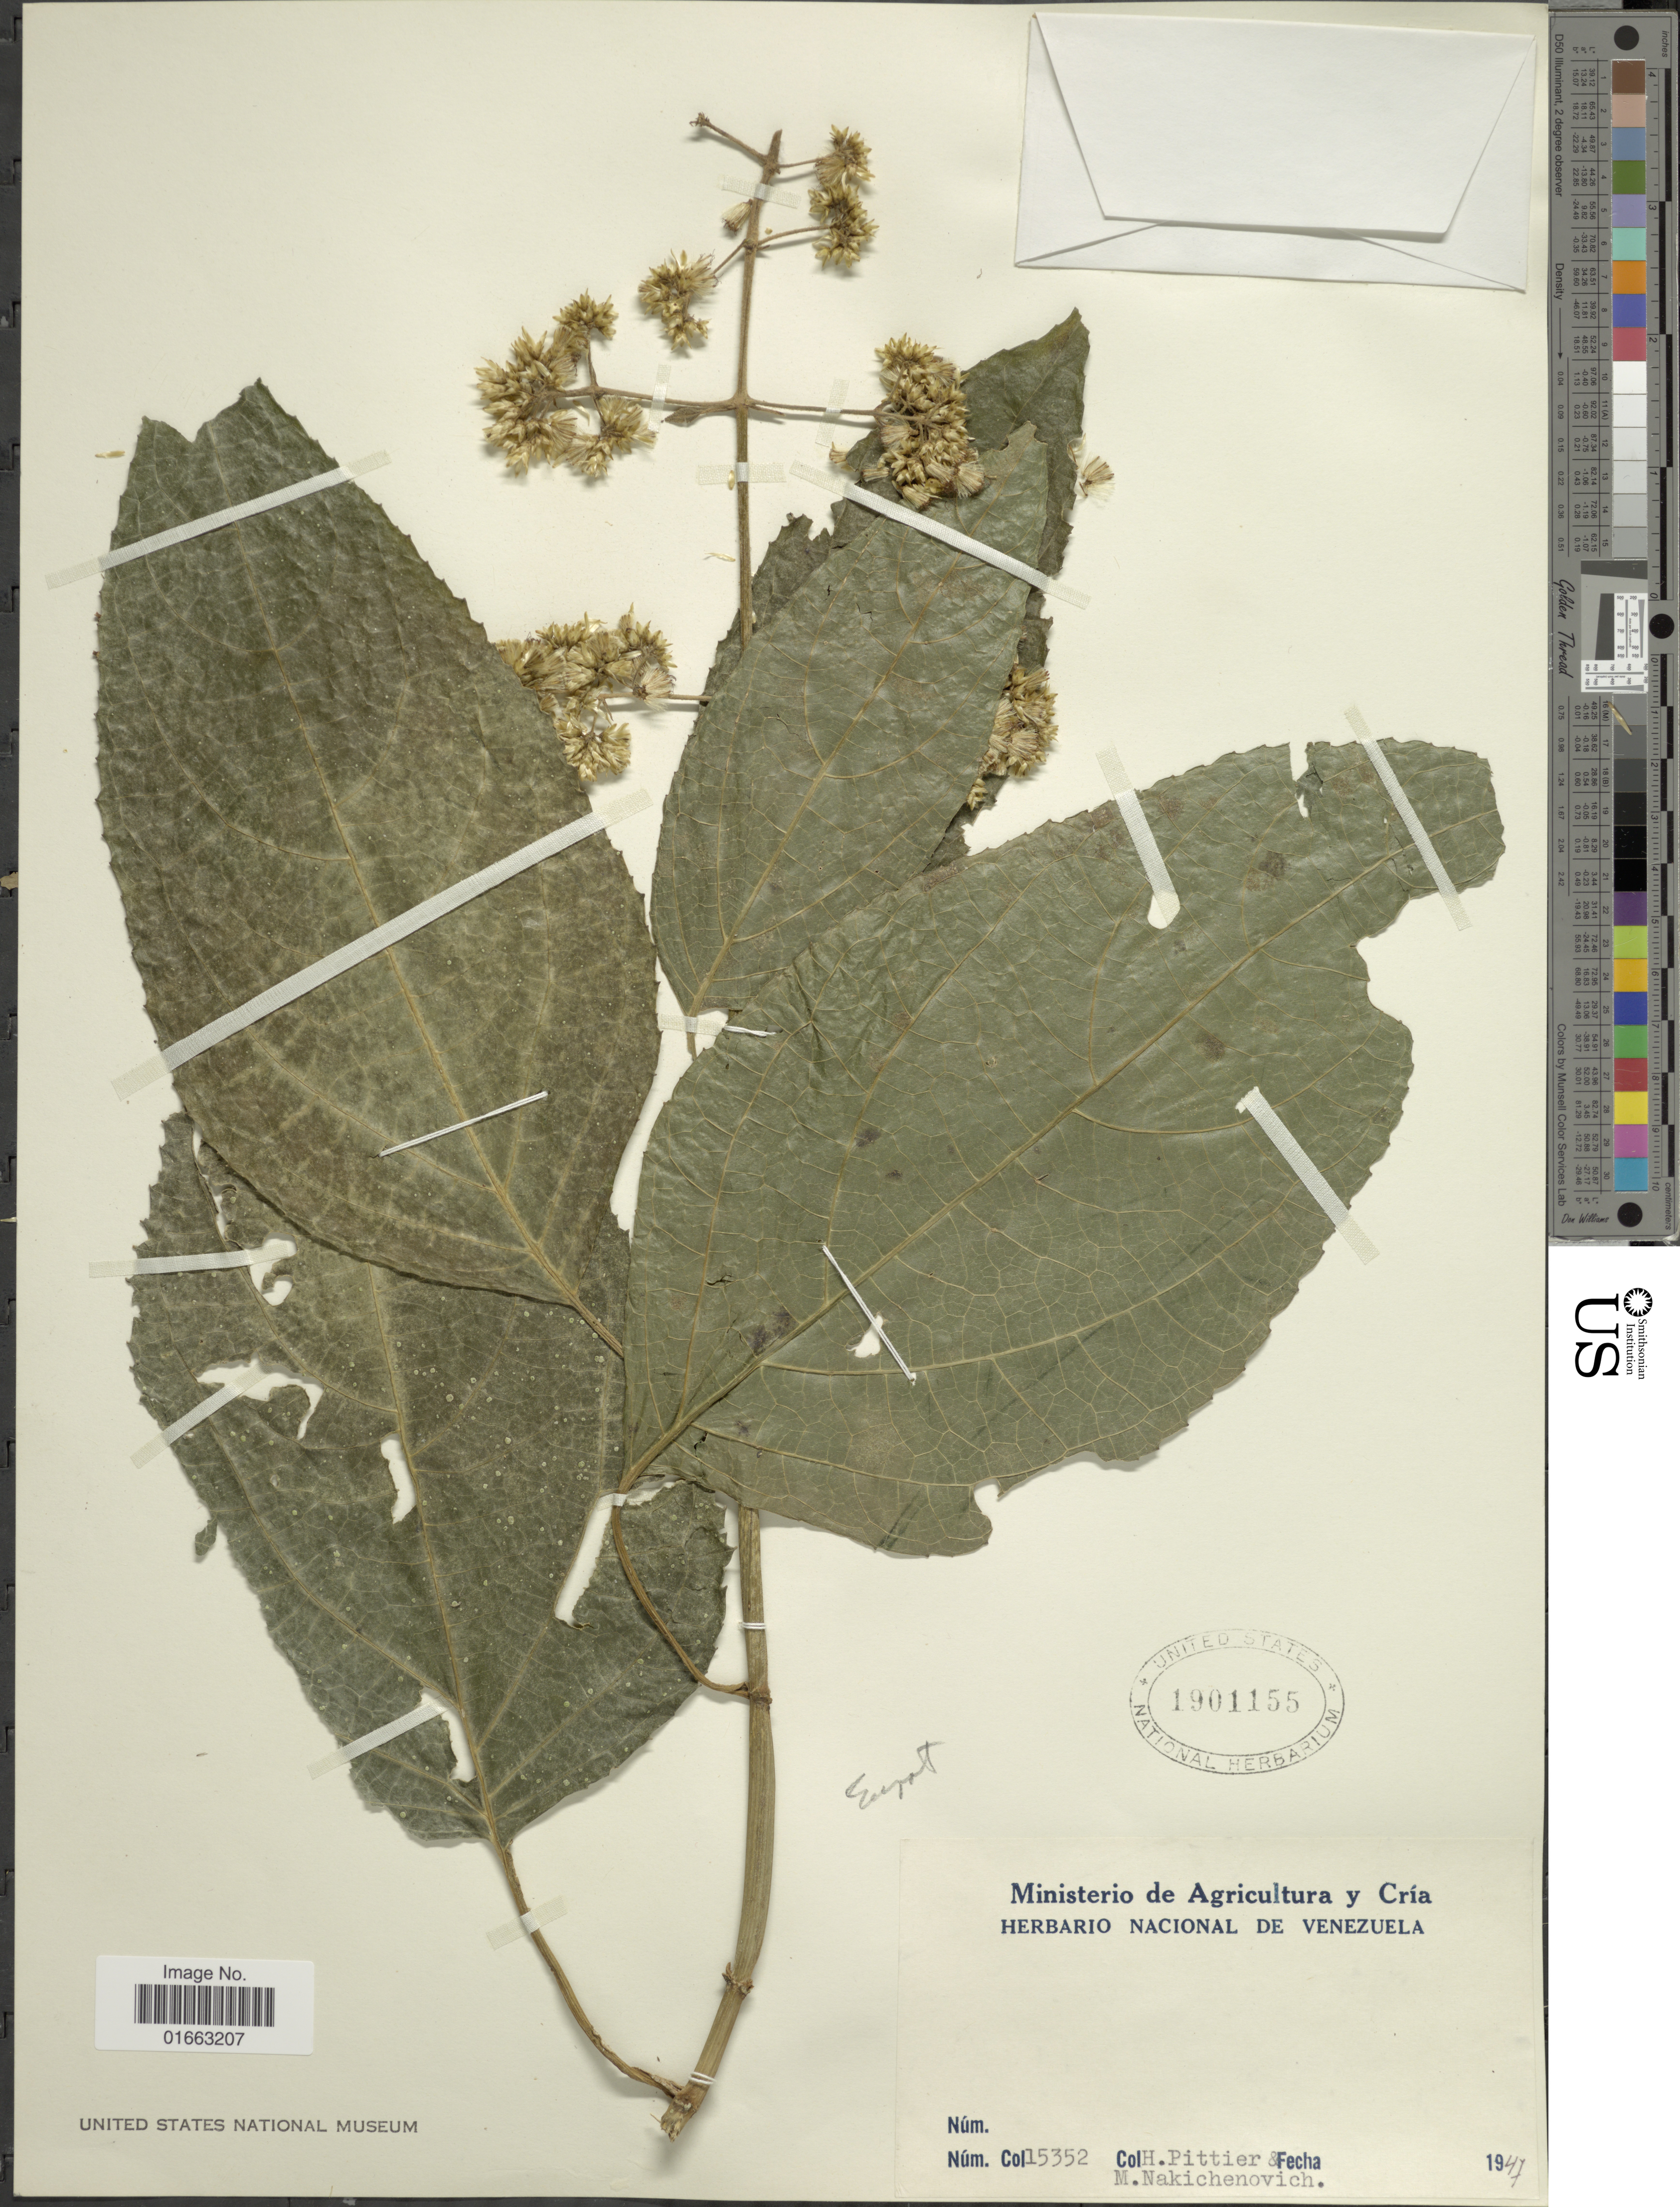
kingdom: Plantae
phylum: Tracheophyta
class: Magnoliopsida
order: Asterales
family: Asteraceae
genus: Critonia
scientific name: Critonia morifolia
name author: (Mill.) R.M. King & H. Rob.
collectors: H. F. Pittier & M. Nakichenovich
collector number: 15352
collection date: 1947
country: Venezuela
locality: Ministeri de Agricultura y Cría [unsure placement]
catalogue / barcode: US 1901155